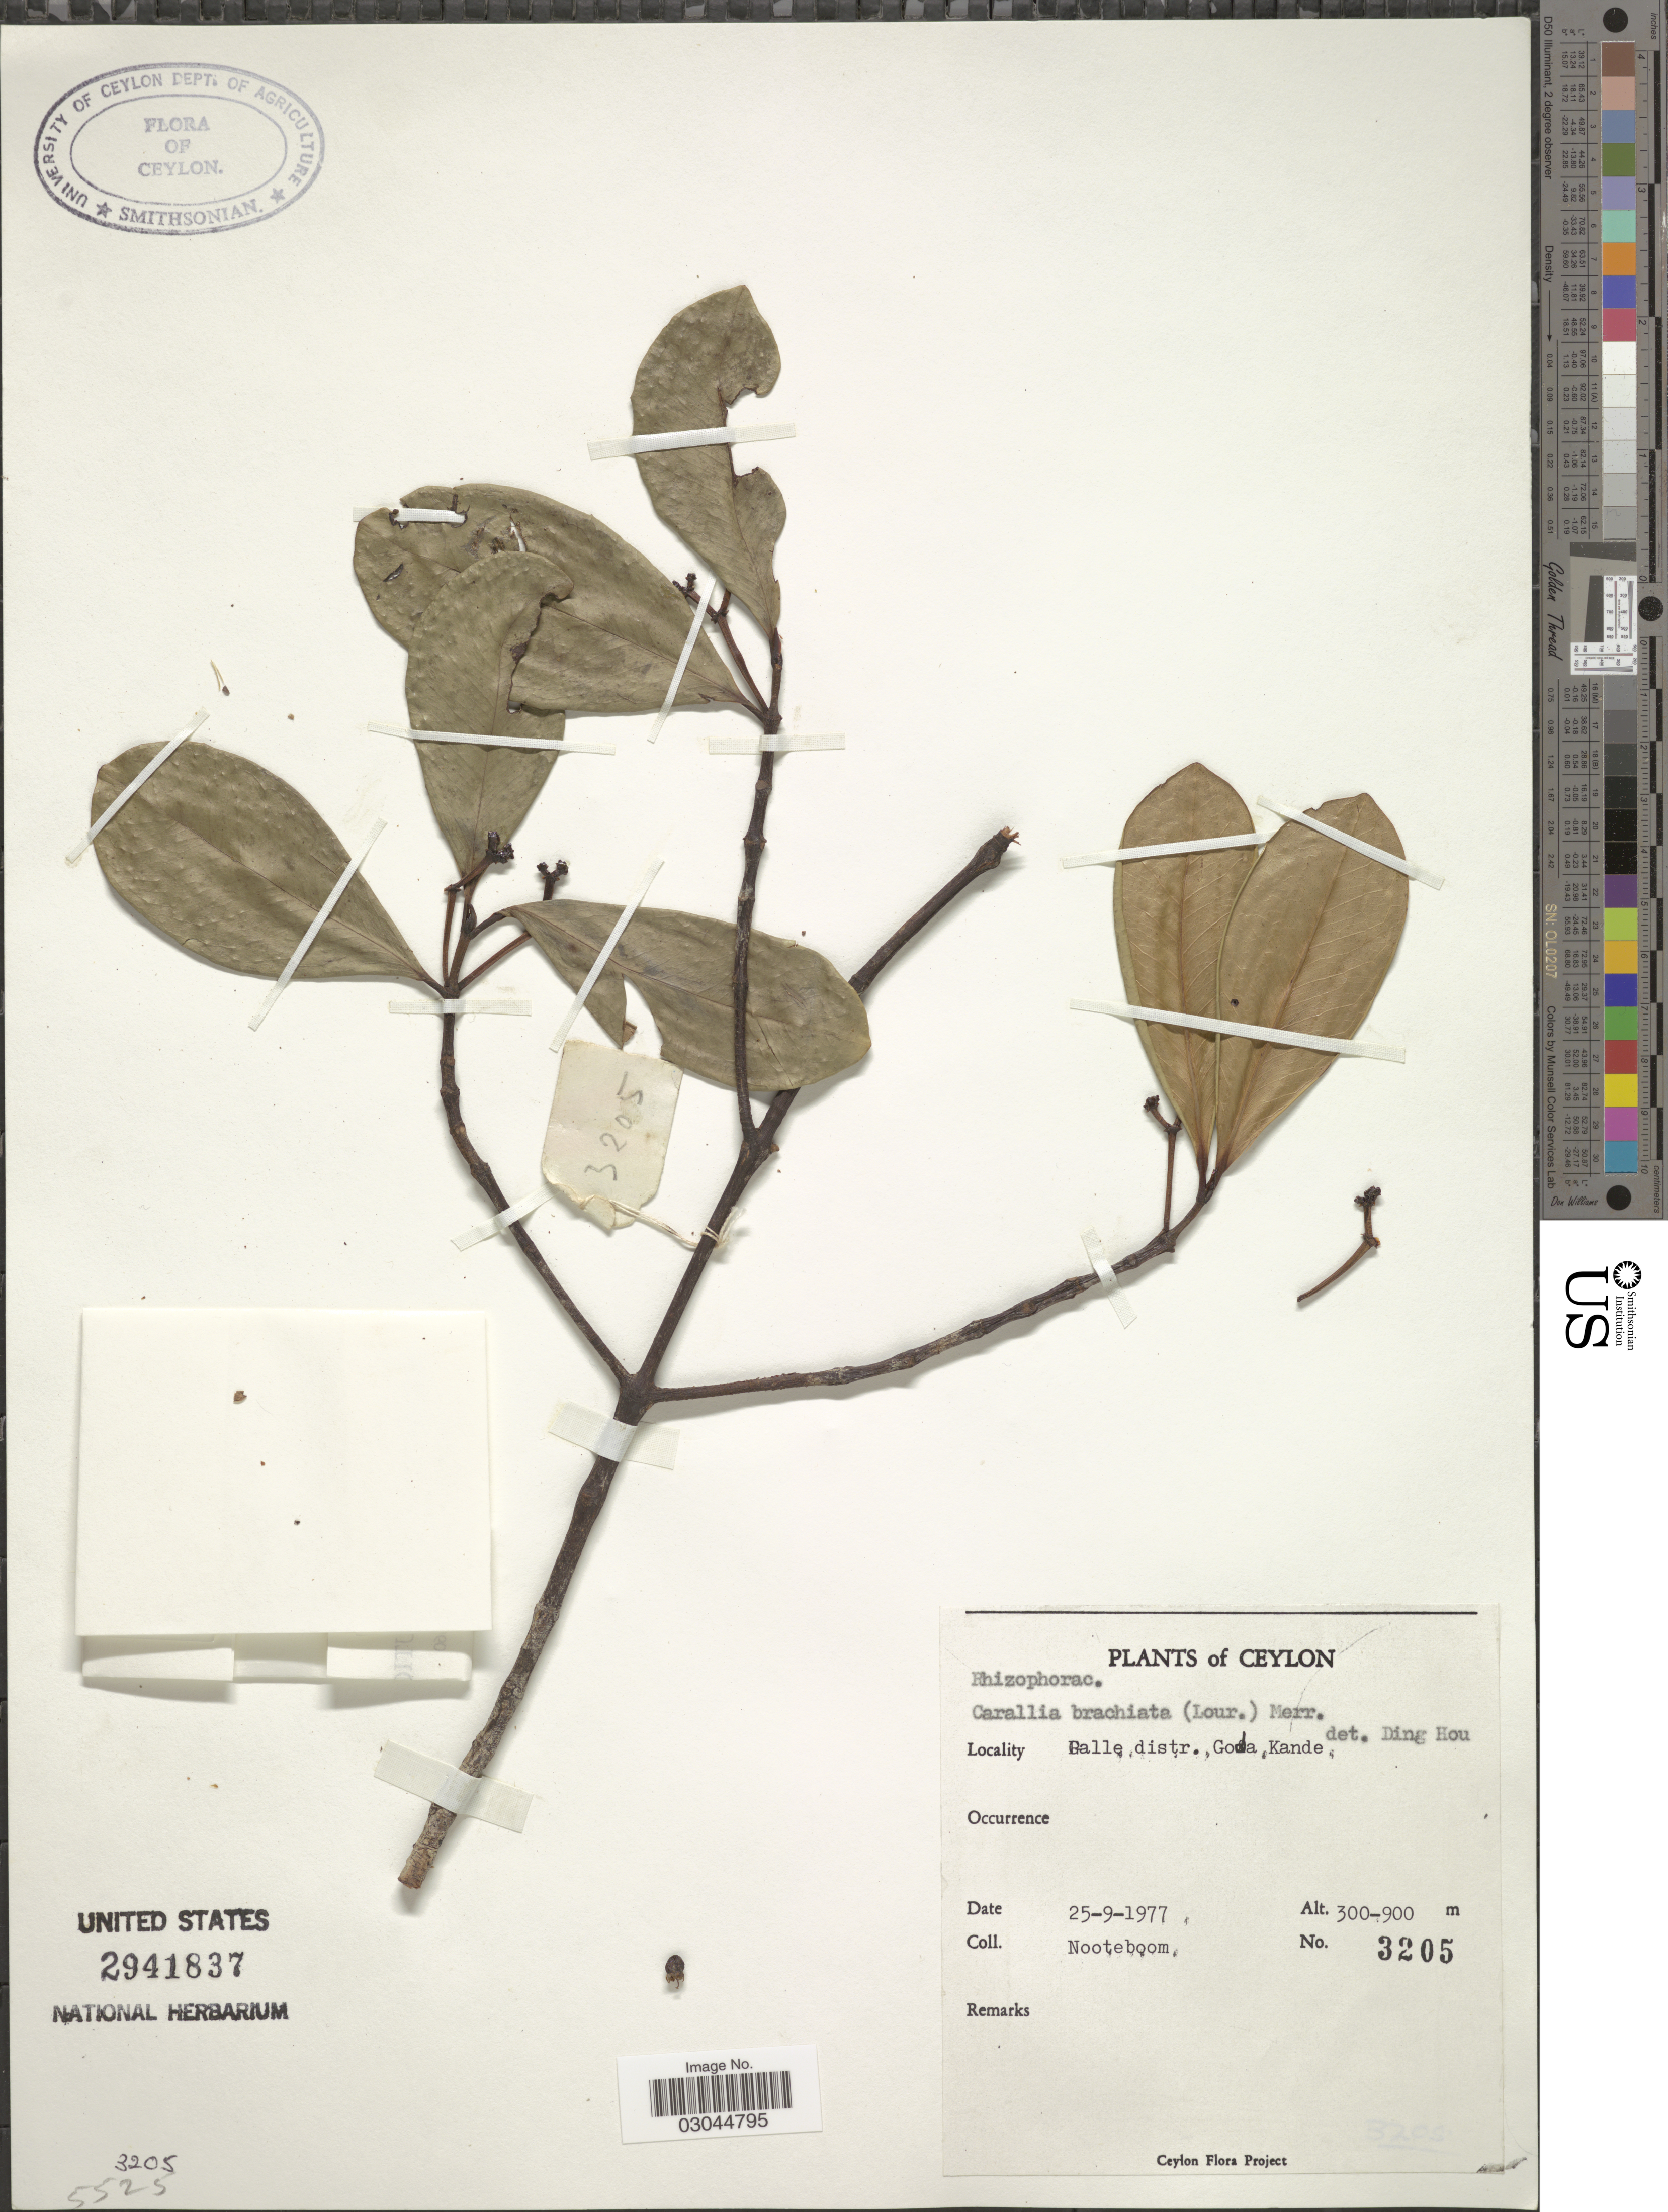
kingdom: Plantae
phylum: Tracheophyta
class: Magnoliopsida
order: Malpighiales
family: Rhizophoraceae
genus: Carallia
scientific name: Carallia brachiata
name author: (Lour.) Merr.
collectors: Nooteboom, --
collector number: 3205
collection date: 1977-09-25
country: Sri Lanka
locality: Ceylon. Galle distr. Goda, Kande.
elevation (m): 300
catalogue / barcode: US 2941837